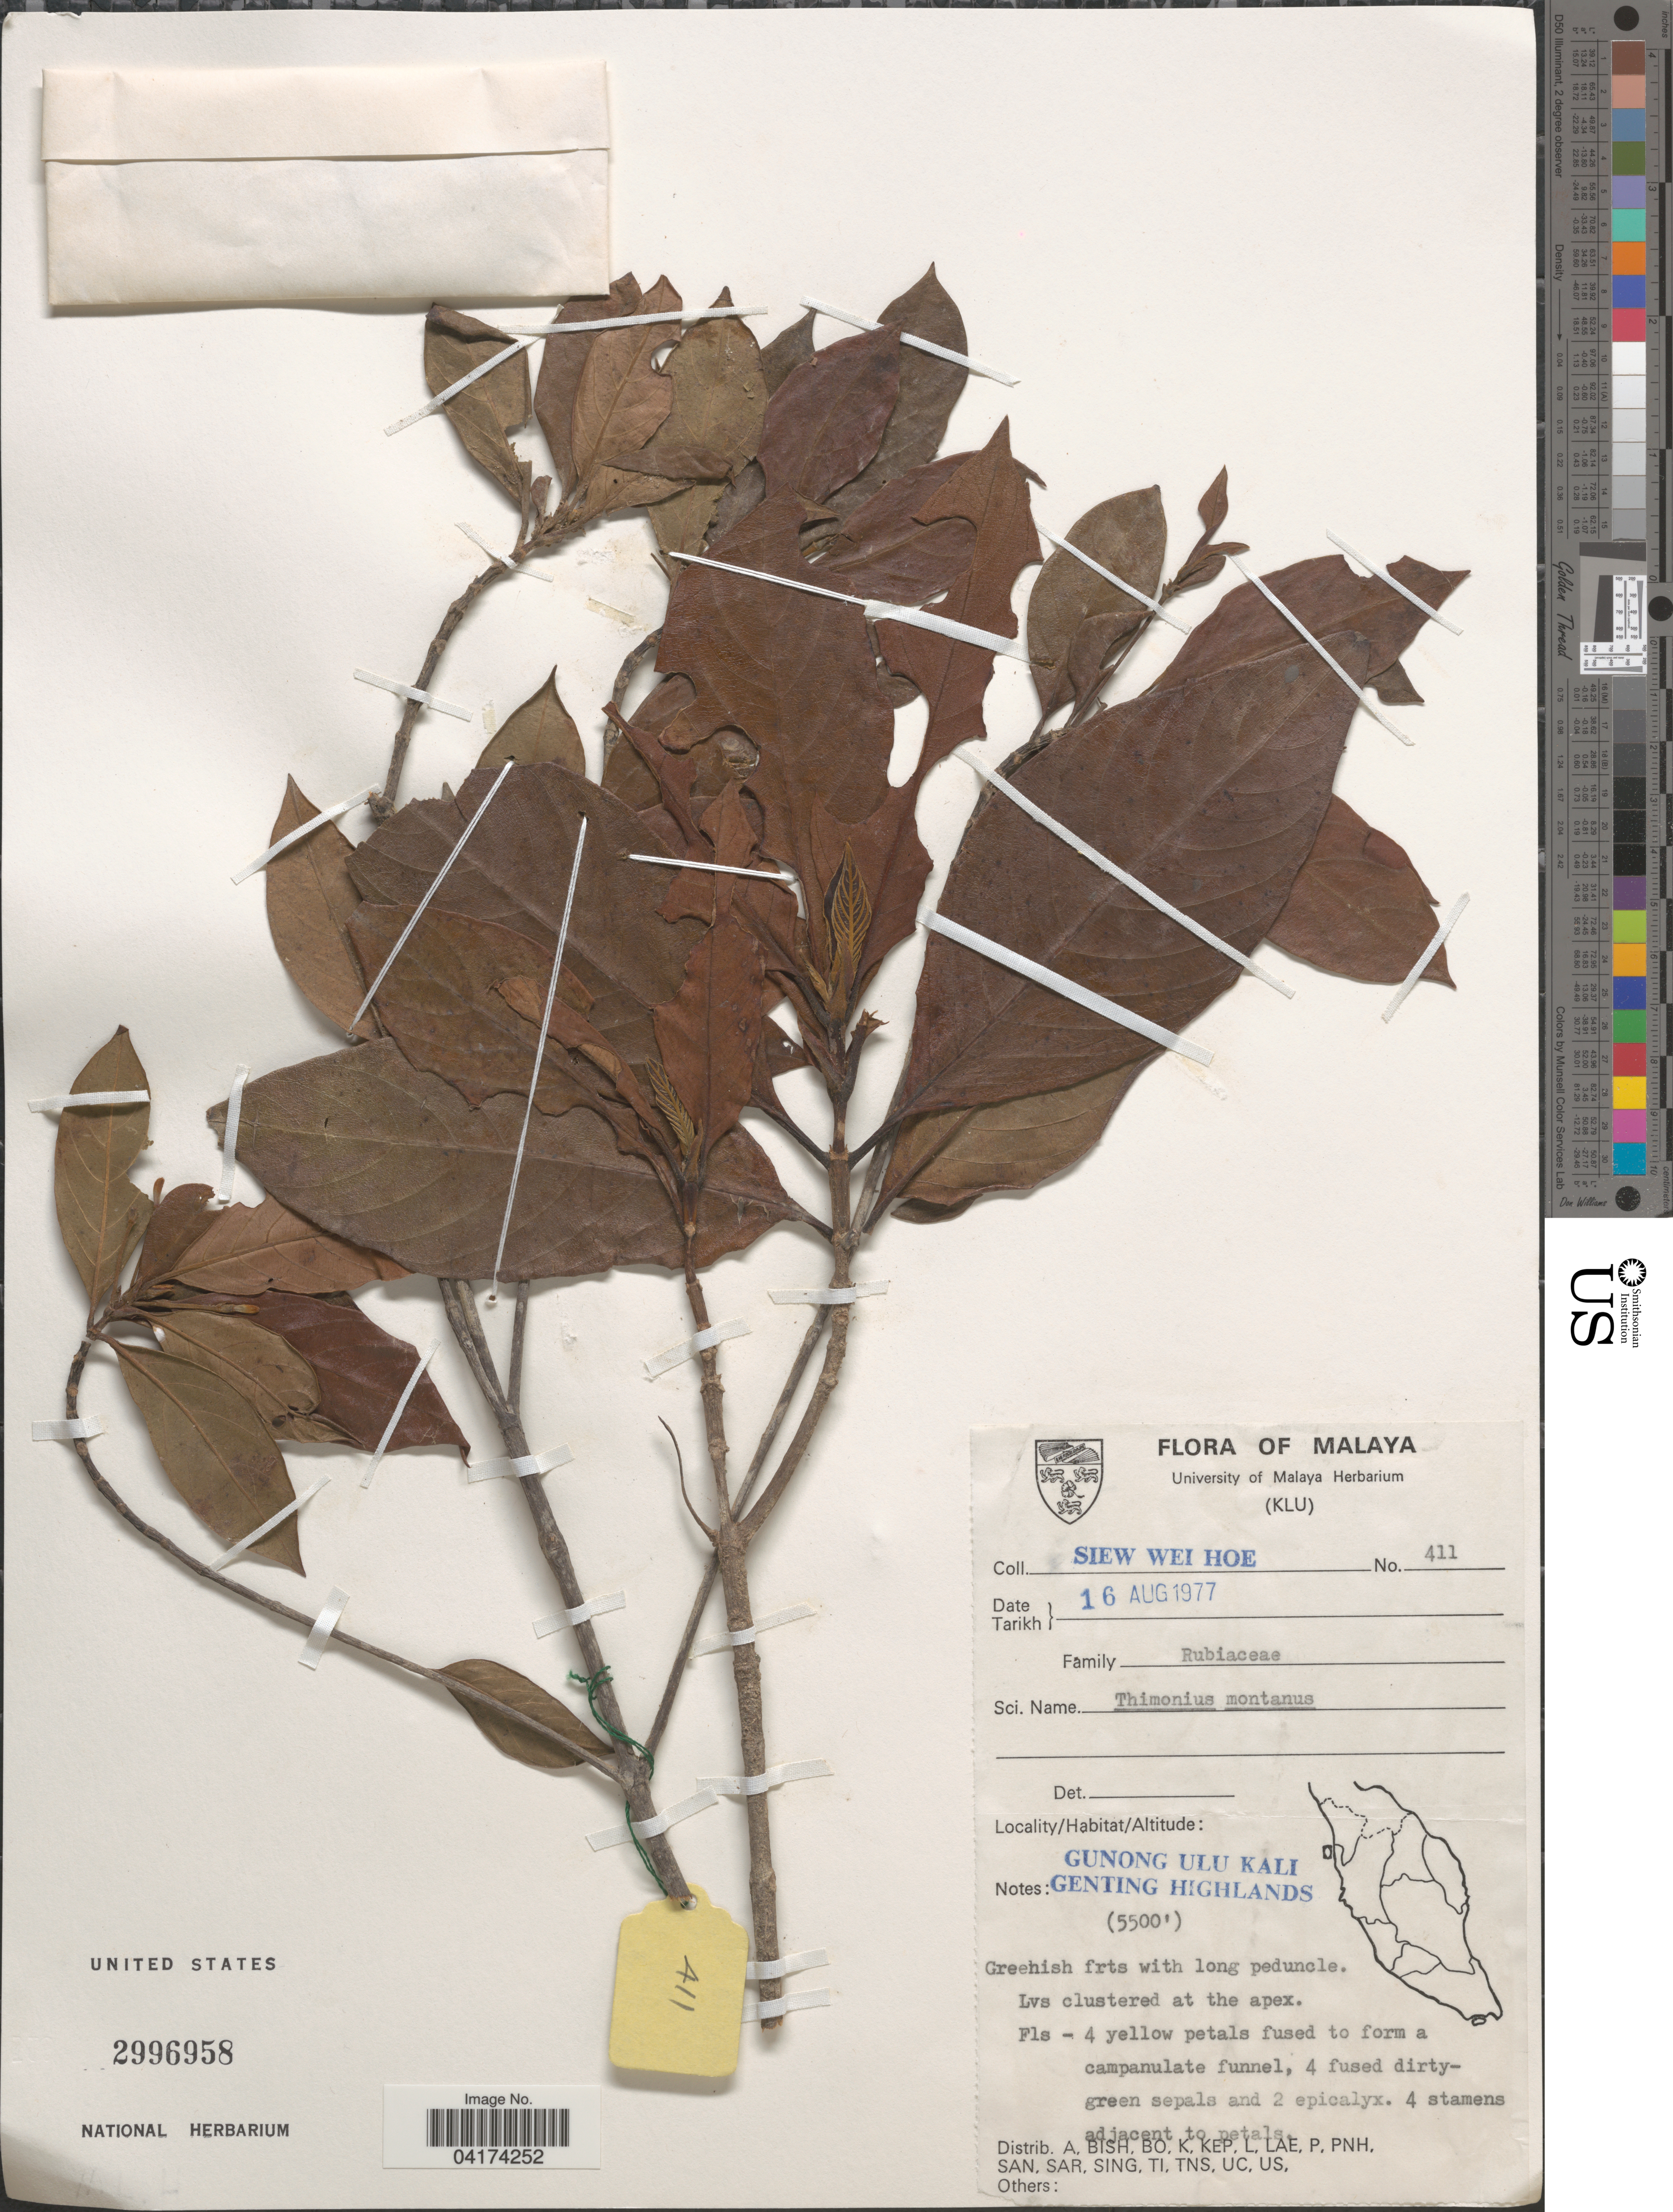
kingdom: Plantae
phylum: Tracheophyta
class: Magnoliopsida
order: Gentianales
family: Rubiaceae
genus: Timonius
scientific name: Timonius montanus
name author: Ridl.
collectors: W. H. Siew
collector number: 411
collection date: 1977-08-16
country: Malaysia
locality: Malaya. Gunong Ulu Kali Genting Highlands.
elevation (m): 1676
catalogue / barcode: US 2996958